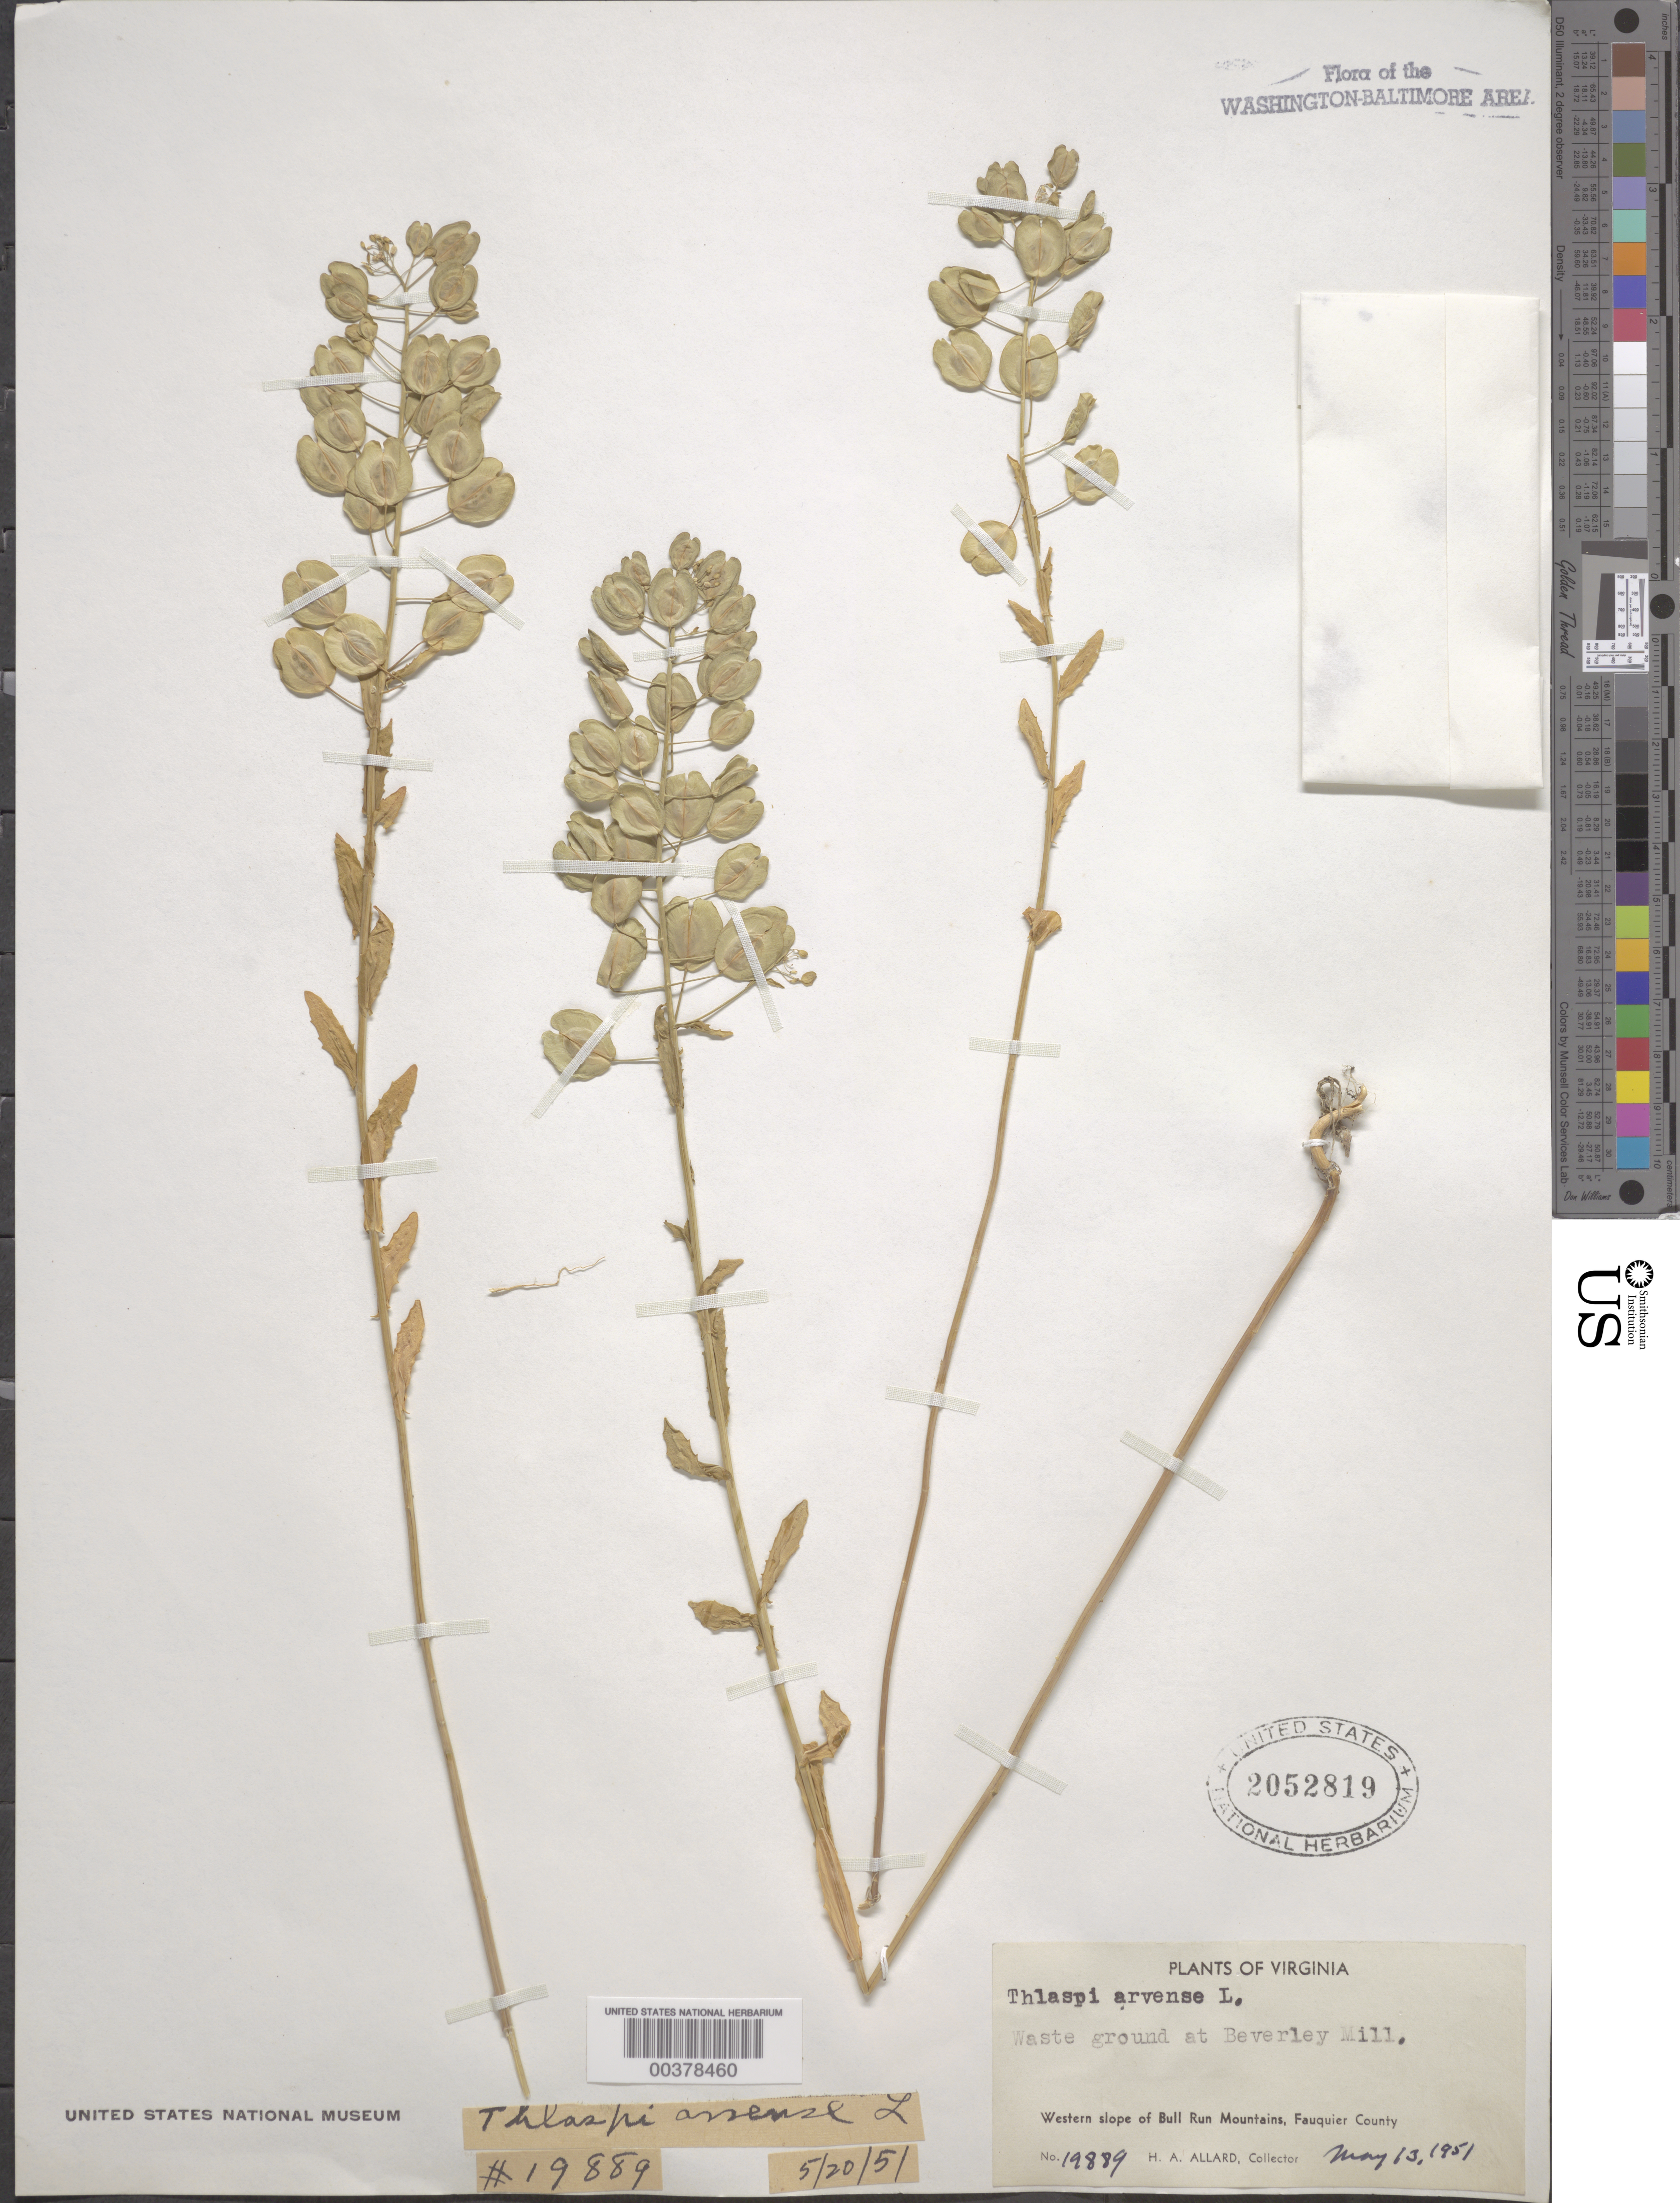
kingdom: Plantae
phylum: Tracheophyta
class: Magnoliopsida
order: Brassicales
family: Brassicaceae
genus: Thlaspi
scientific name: Thlaspi arvense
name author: L.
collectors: H. A. Allard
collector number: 19889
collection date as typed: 13 May 1951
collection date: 1951-05-13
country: United States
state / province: Virginia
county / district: Fauquier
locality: Beverley Mill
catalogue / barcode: US 2052819